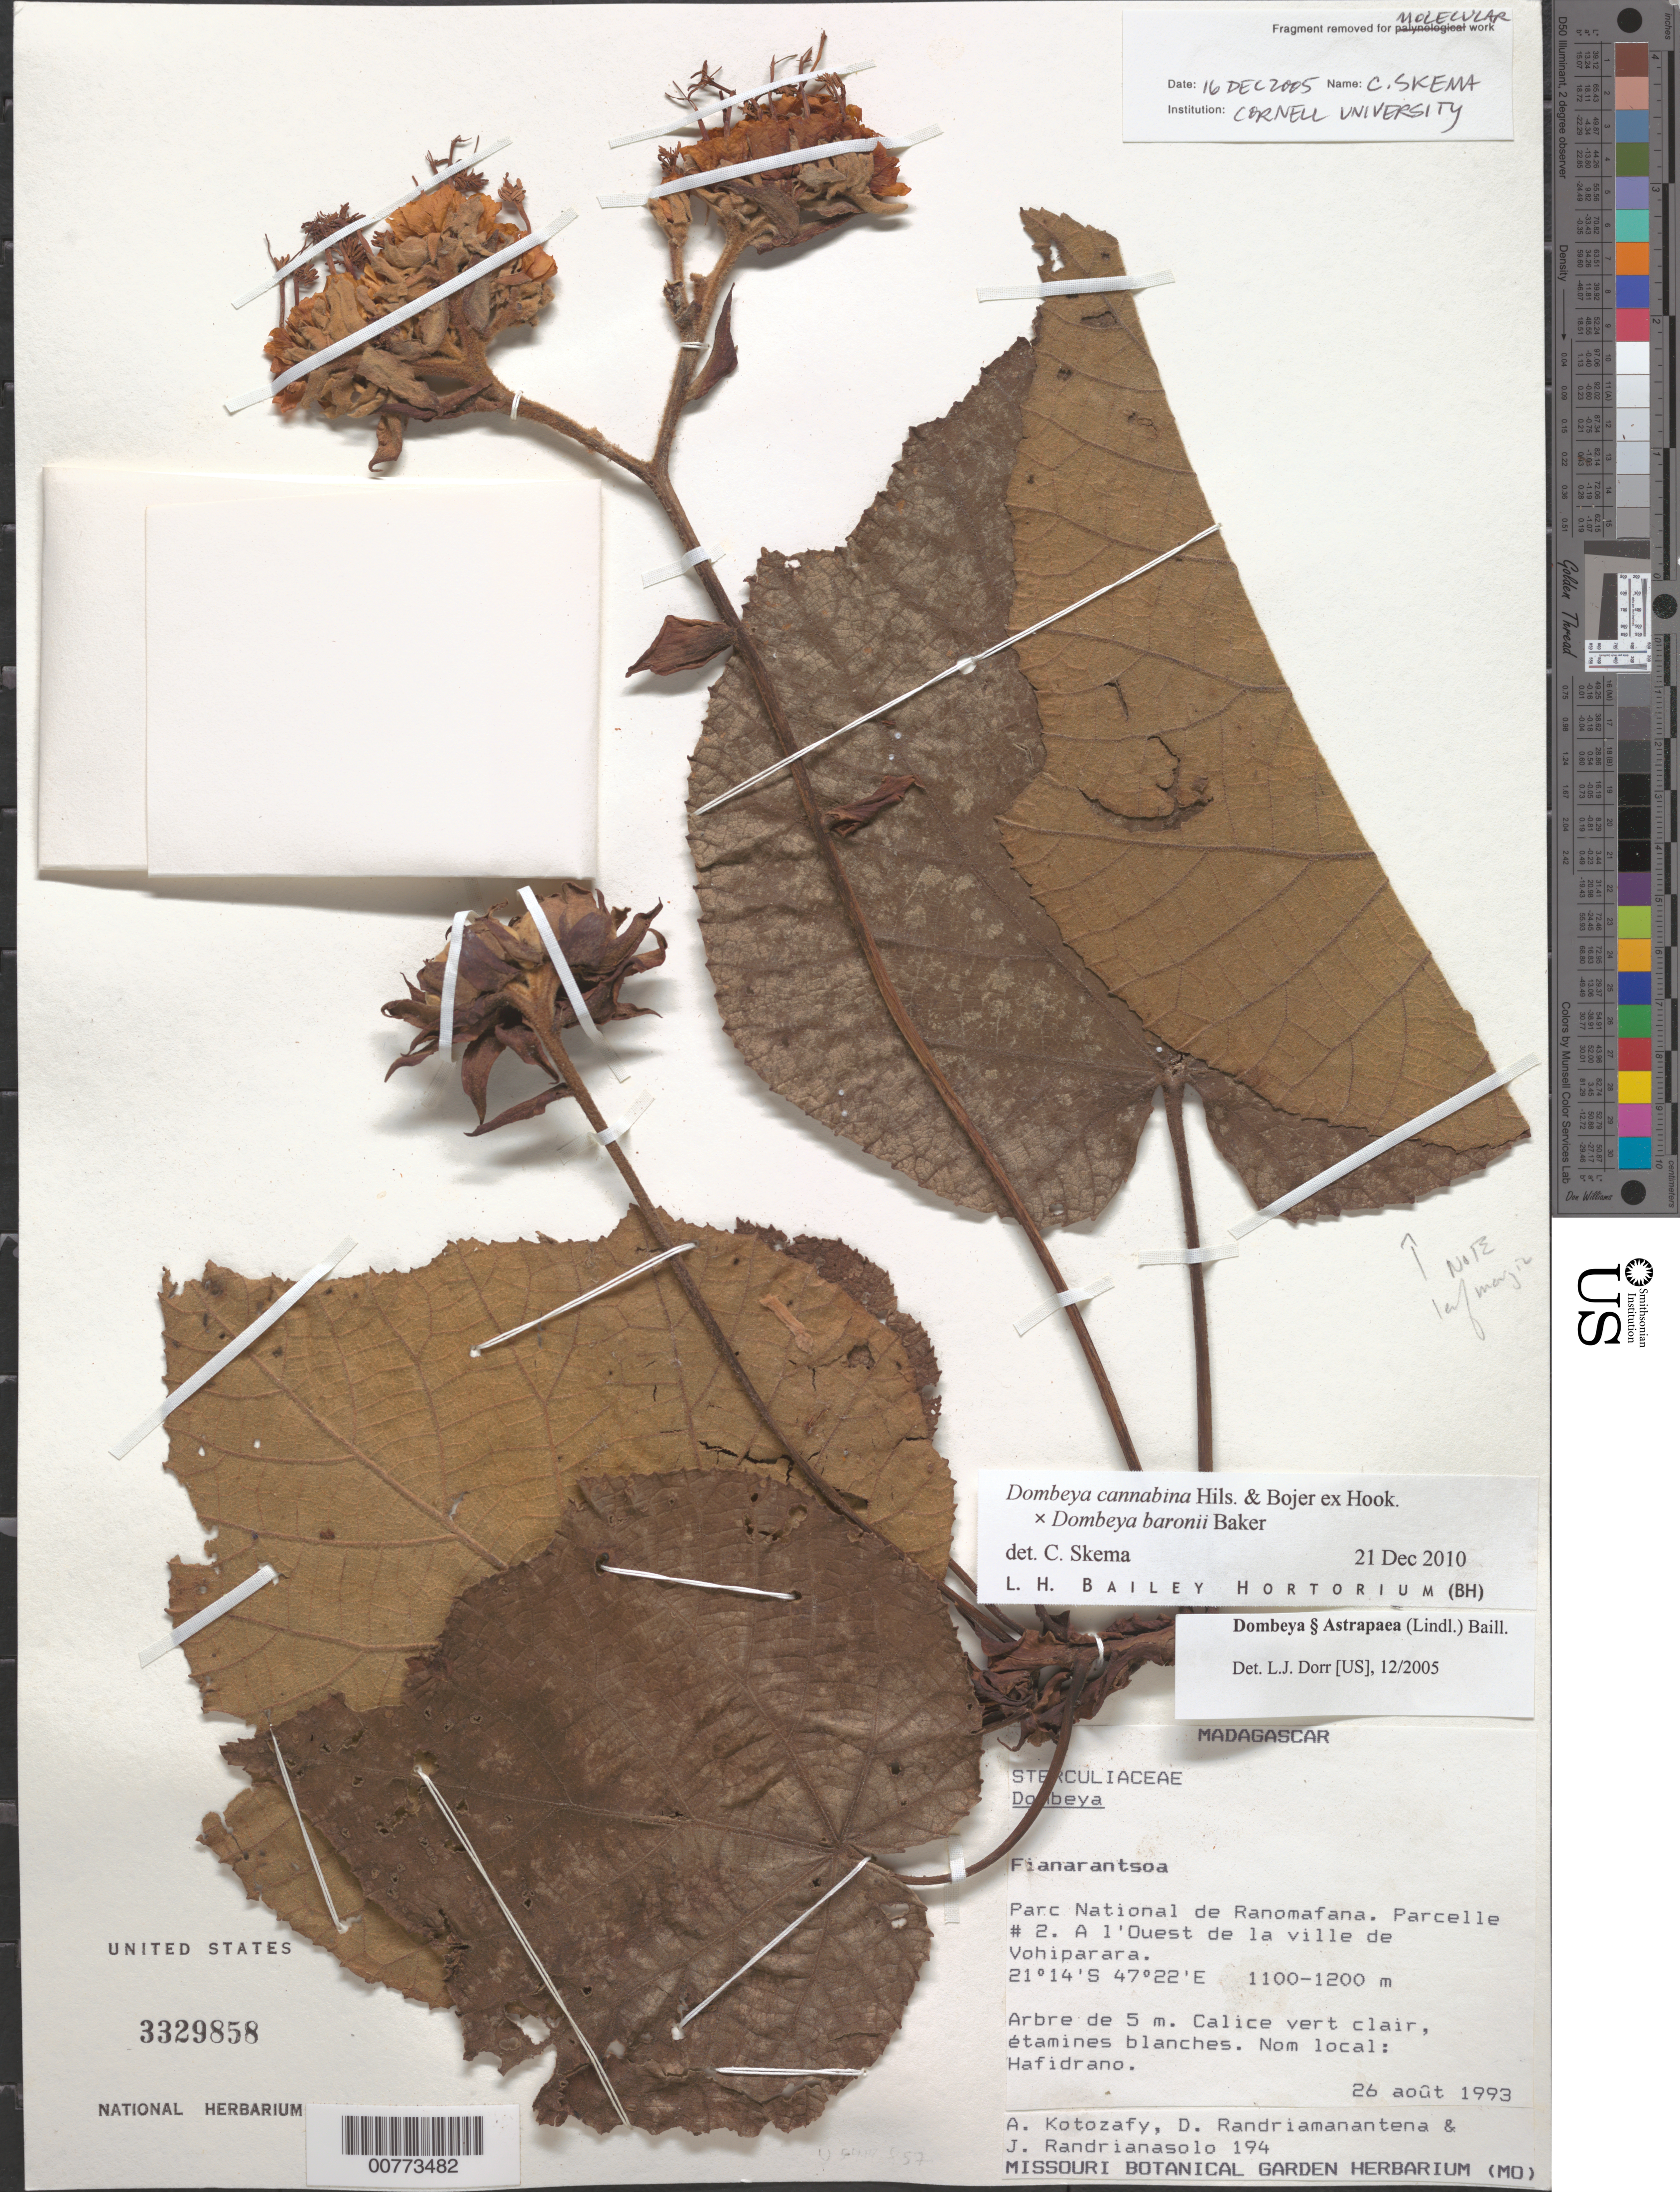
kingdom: Plantae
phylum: Tracheophyta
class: Magnoliopsida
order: Malvales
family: Malvaceae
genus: Dombeya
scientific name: Dombeya baronii x D. cannabina Hils. & Bojer ex Hook.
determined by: Skema, C. K.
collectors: A. Kotozafy, D. Randriamanantena & J. Randrianasolo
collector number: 194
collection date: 1993-08-26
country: Madagascar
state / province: Haute Matsiatra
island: Madagascar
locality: Parc National de Ranomafana, Parcelle #2 a l'Ouest de la ville de Vohiparara.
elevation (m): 1100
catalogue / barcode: US 3329858